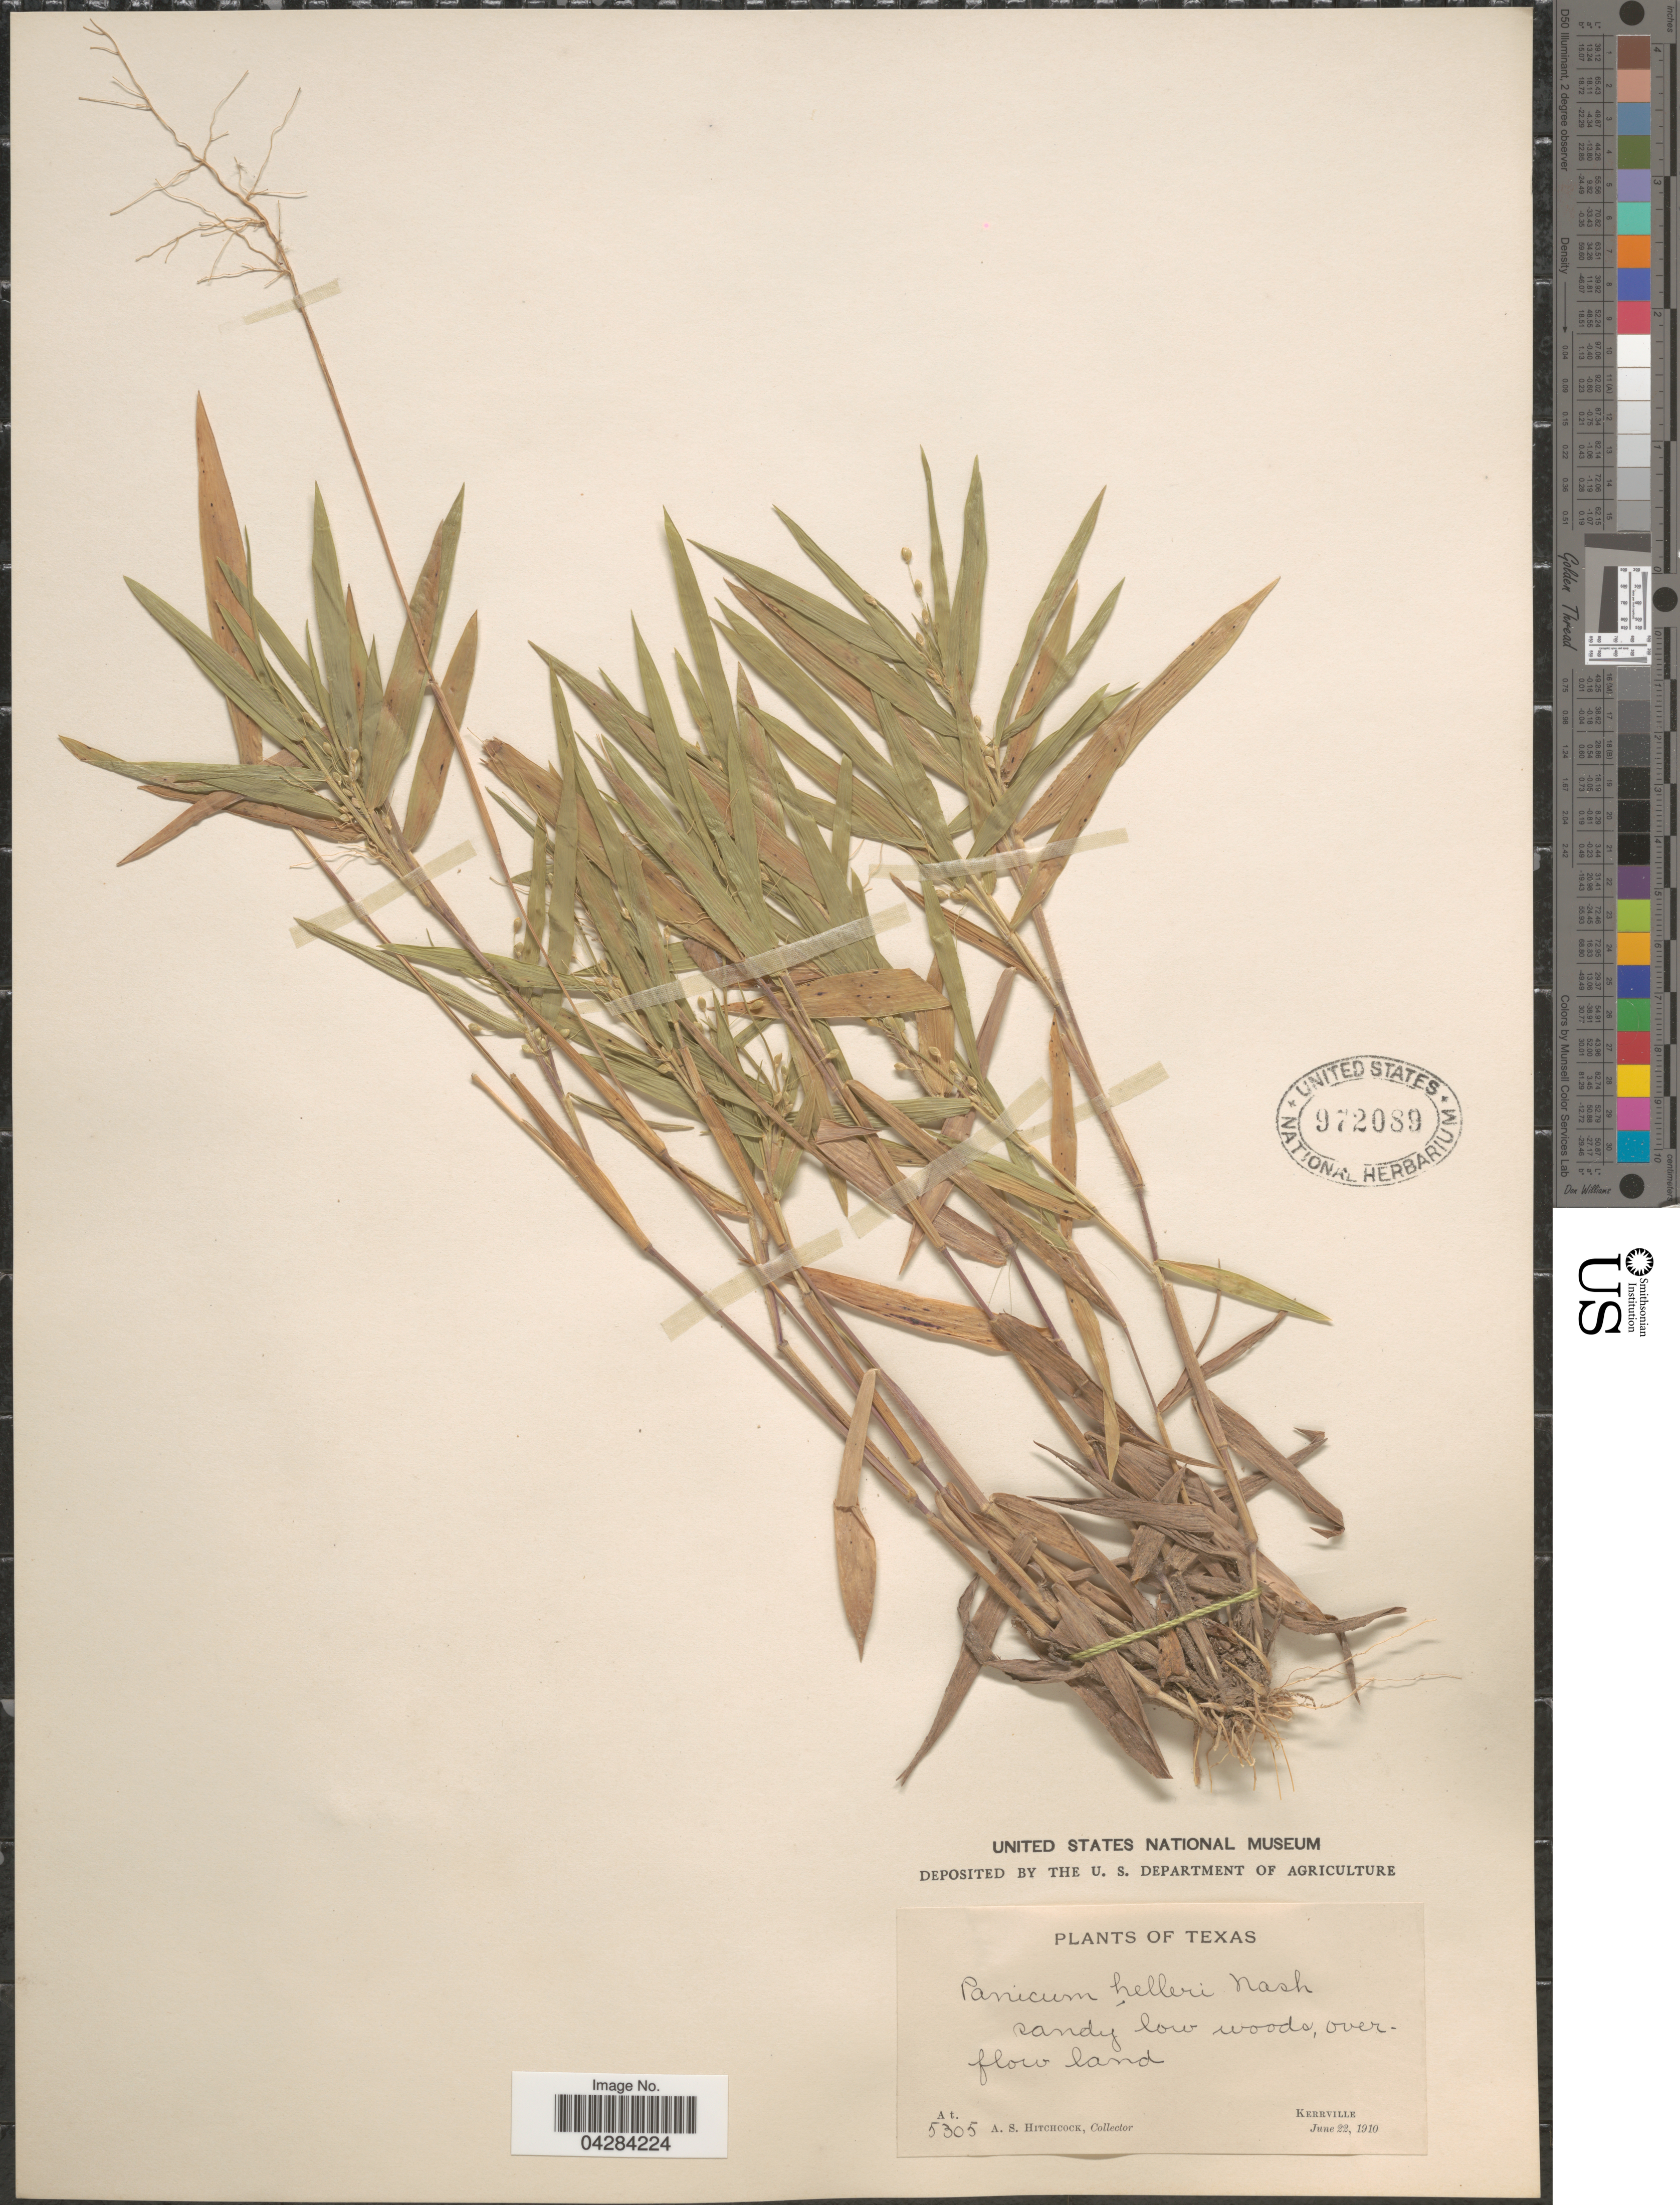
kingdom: Plantae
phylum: Tracheophyta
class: Liliopsida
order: Poales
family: Poaceae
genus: Dichanthelium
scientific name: Dichanthelium oligosanthes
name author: (Schult.) Gould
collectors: A. S. Hitchcock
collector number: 5305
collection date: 1910-06-22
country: United States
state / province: Texas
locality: Sandy low woods, overflow land. Kerrville.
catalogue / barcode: US 972089